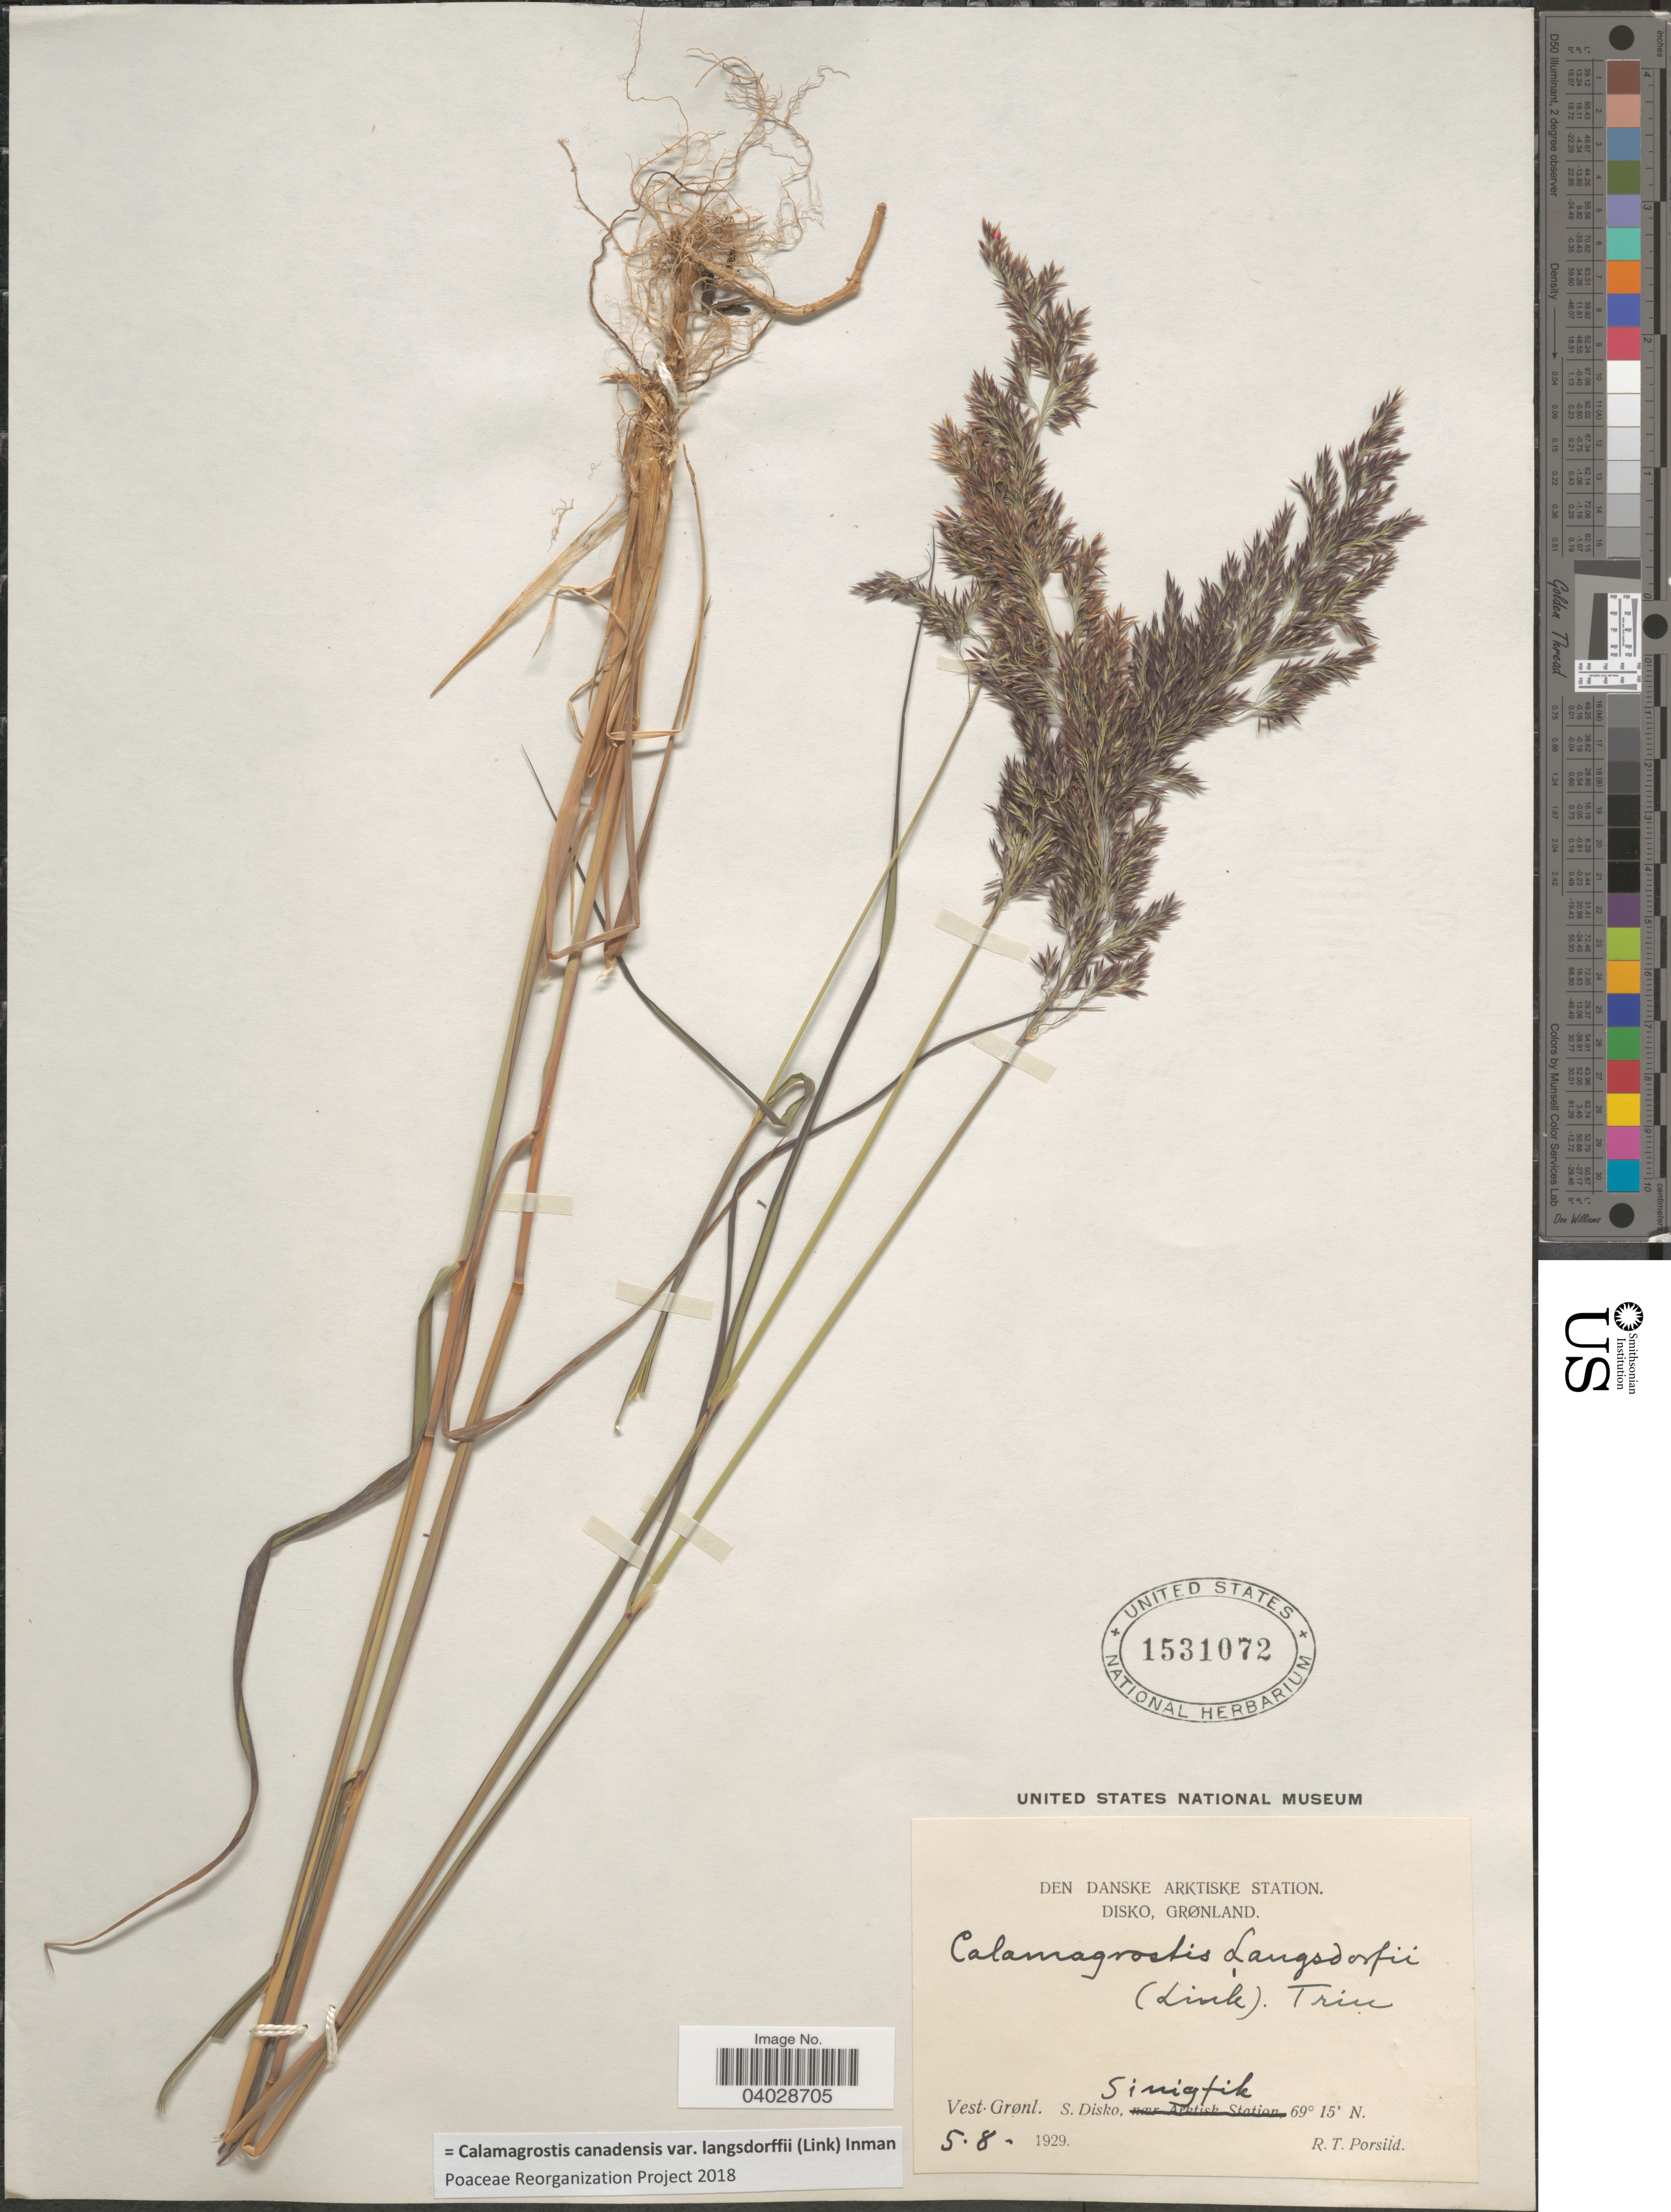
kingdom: Plantae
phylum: Tracheophyta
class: Liliopsida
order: Poales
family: Poaceae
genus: Calamagrostis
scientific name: Calamagrostis canadensis var. langsdorffii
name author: (Link) Inman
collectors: R. T. Porsild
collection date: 1929-08-05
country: Greenland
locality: Den Danske Arktiske Station. Disko, Grønland. Vest. Grønl. S. Disko, Sinigtik.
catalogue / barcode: US 1531072